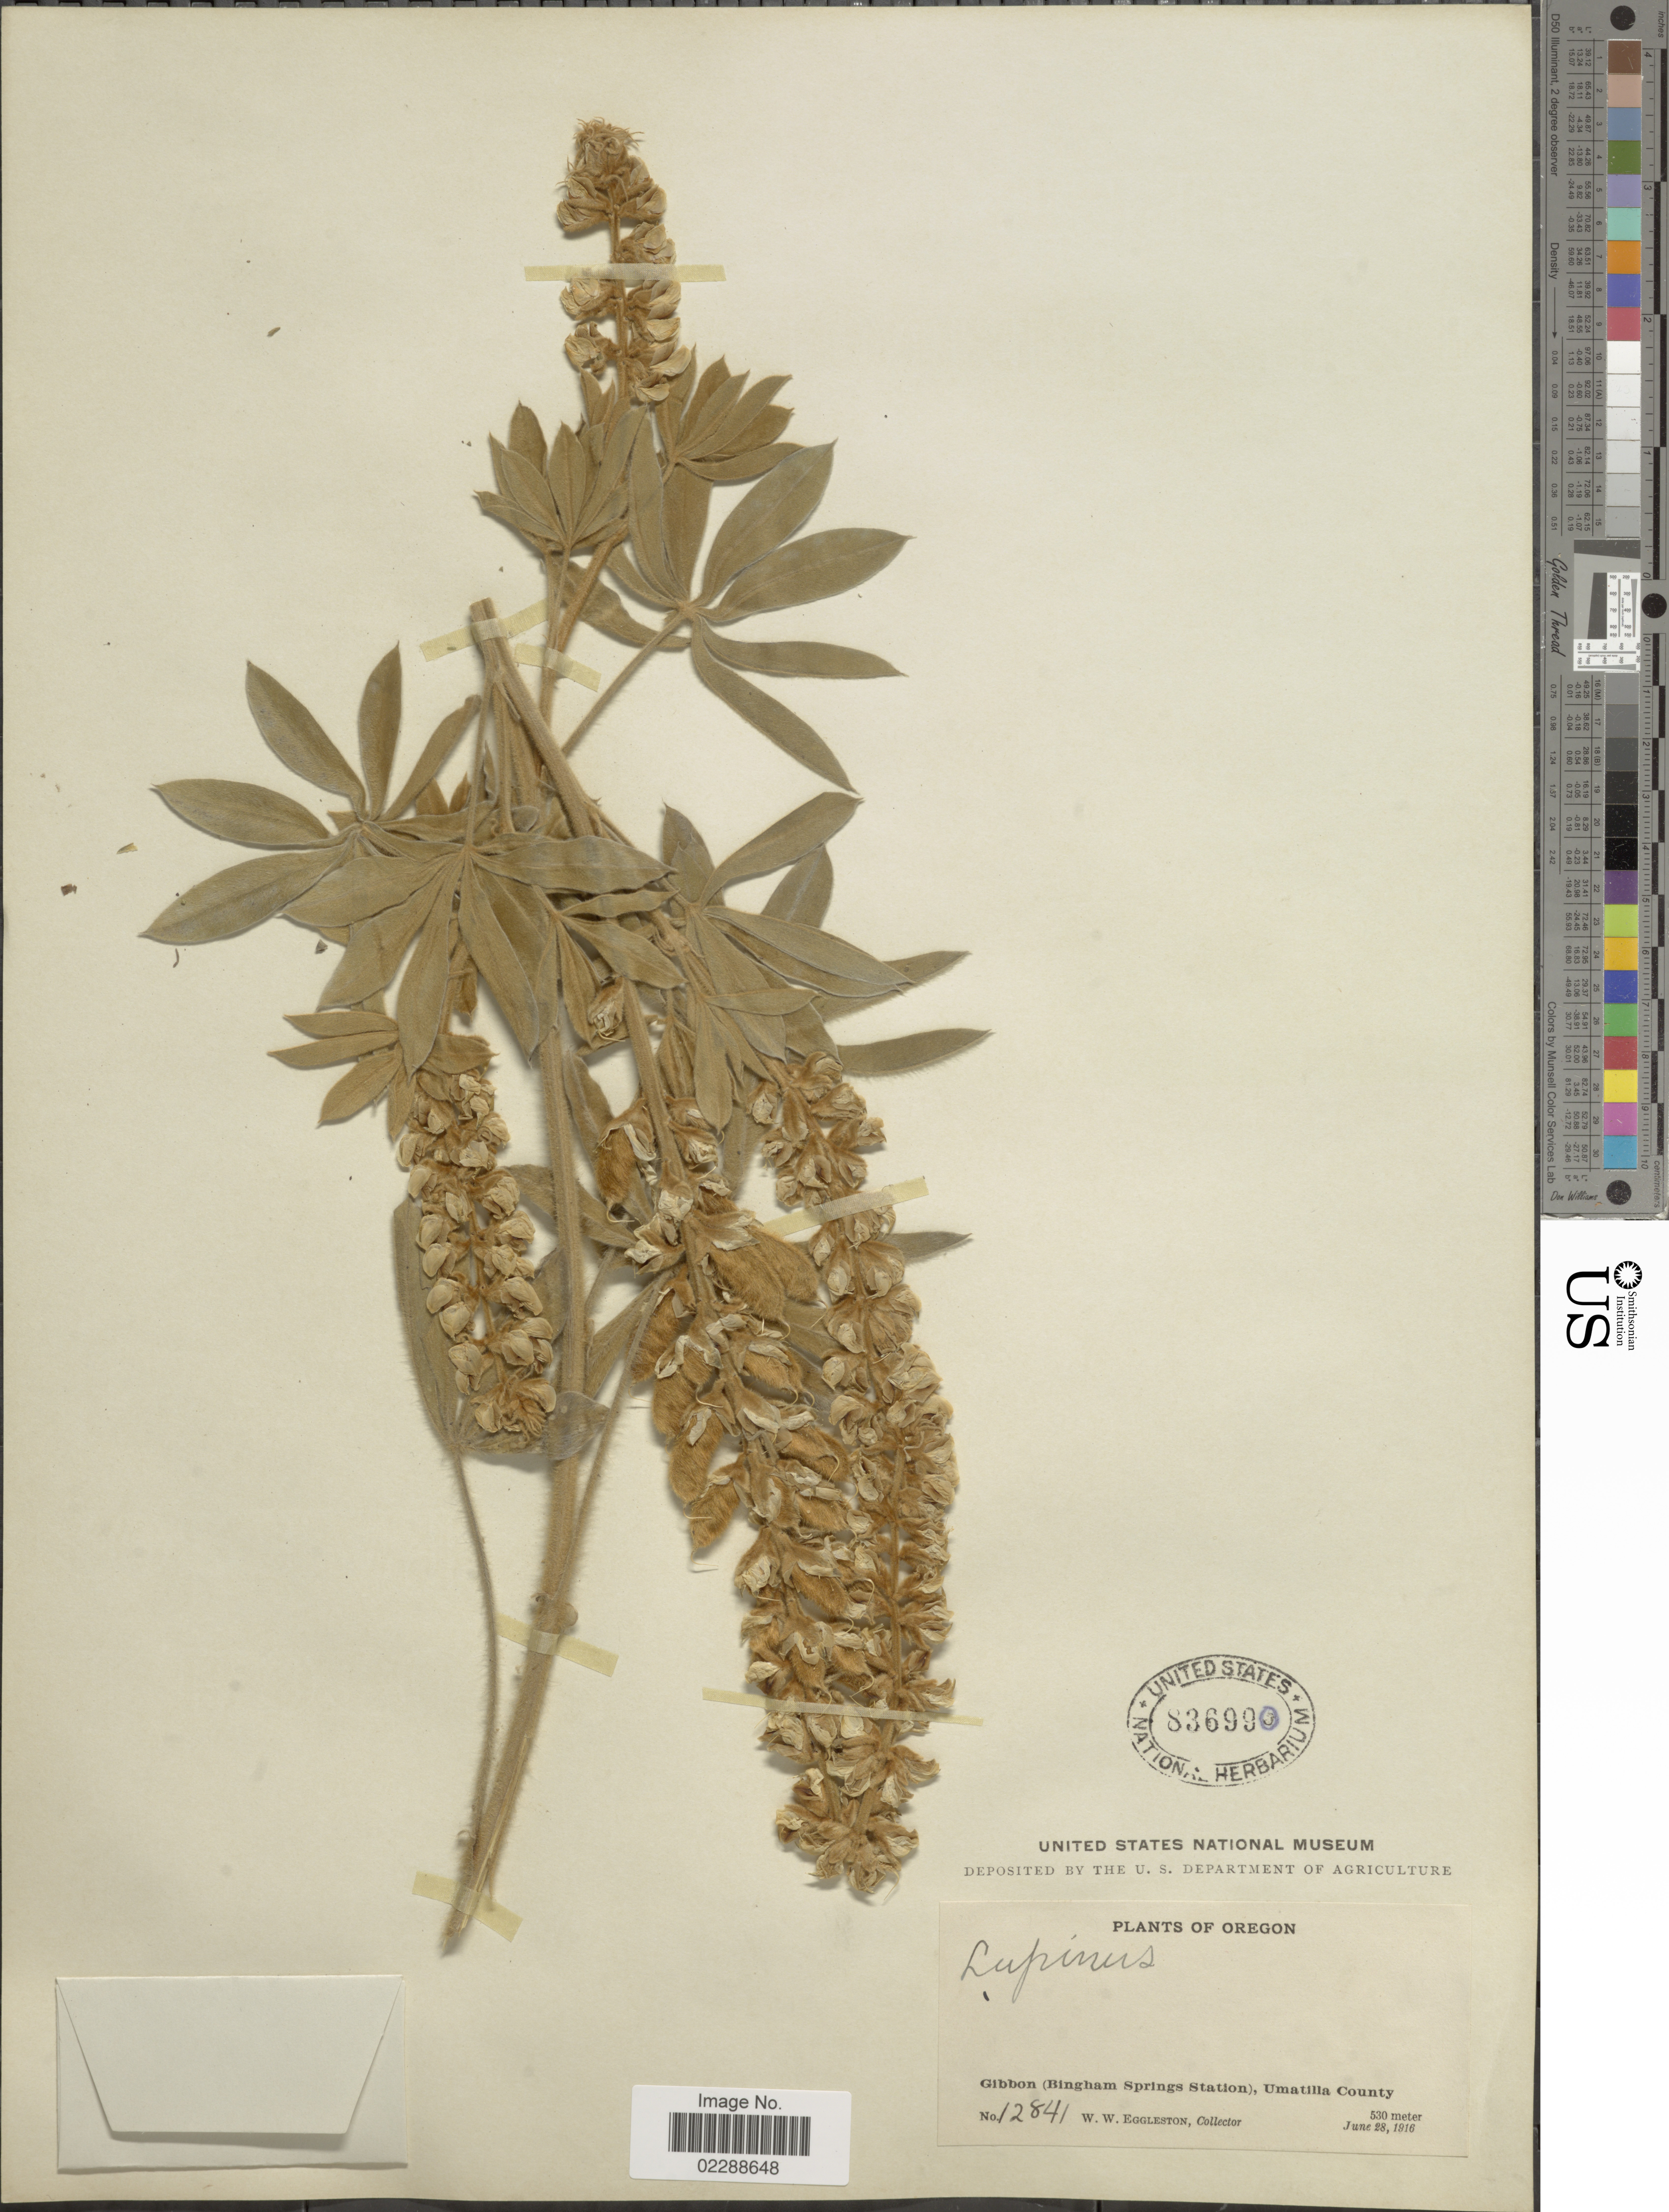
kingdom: Plantae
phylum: Tracheophyta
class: Magnoliopsida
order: Fabales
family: Fabaceae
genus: Lupinus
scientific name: Lupinus sp.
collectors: W. W. Eggleston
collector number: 12841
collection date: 1916-06-28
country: United States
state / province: Oregon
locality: Gibbon (Bingham Springs Station), Umatilla County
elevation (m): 530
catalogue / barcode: US 836990